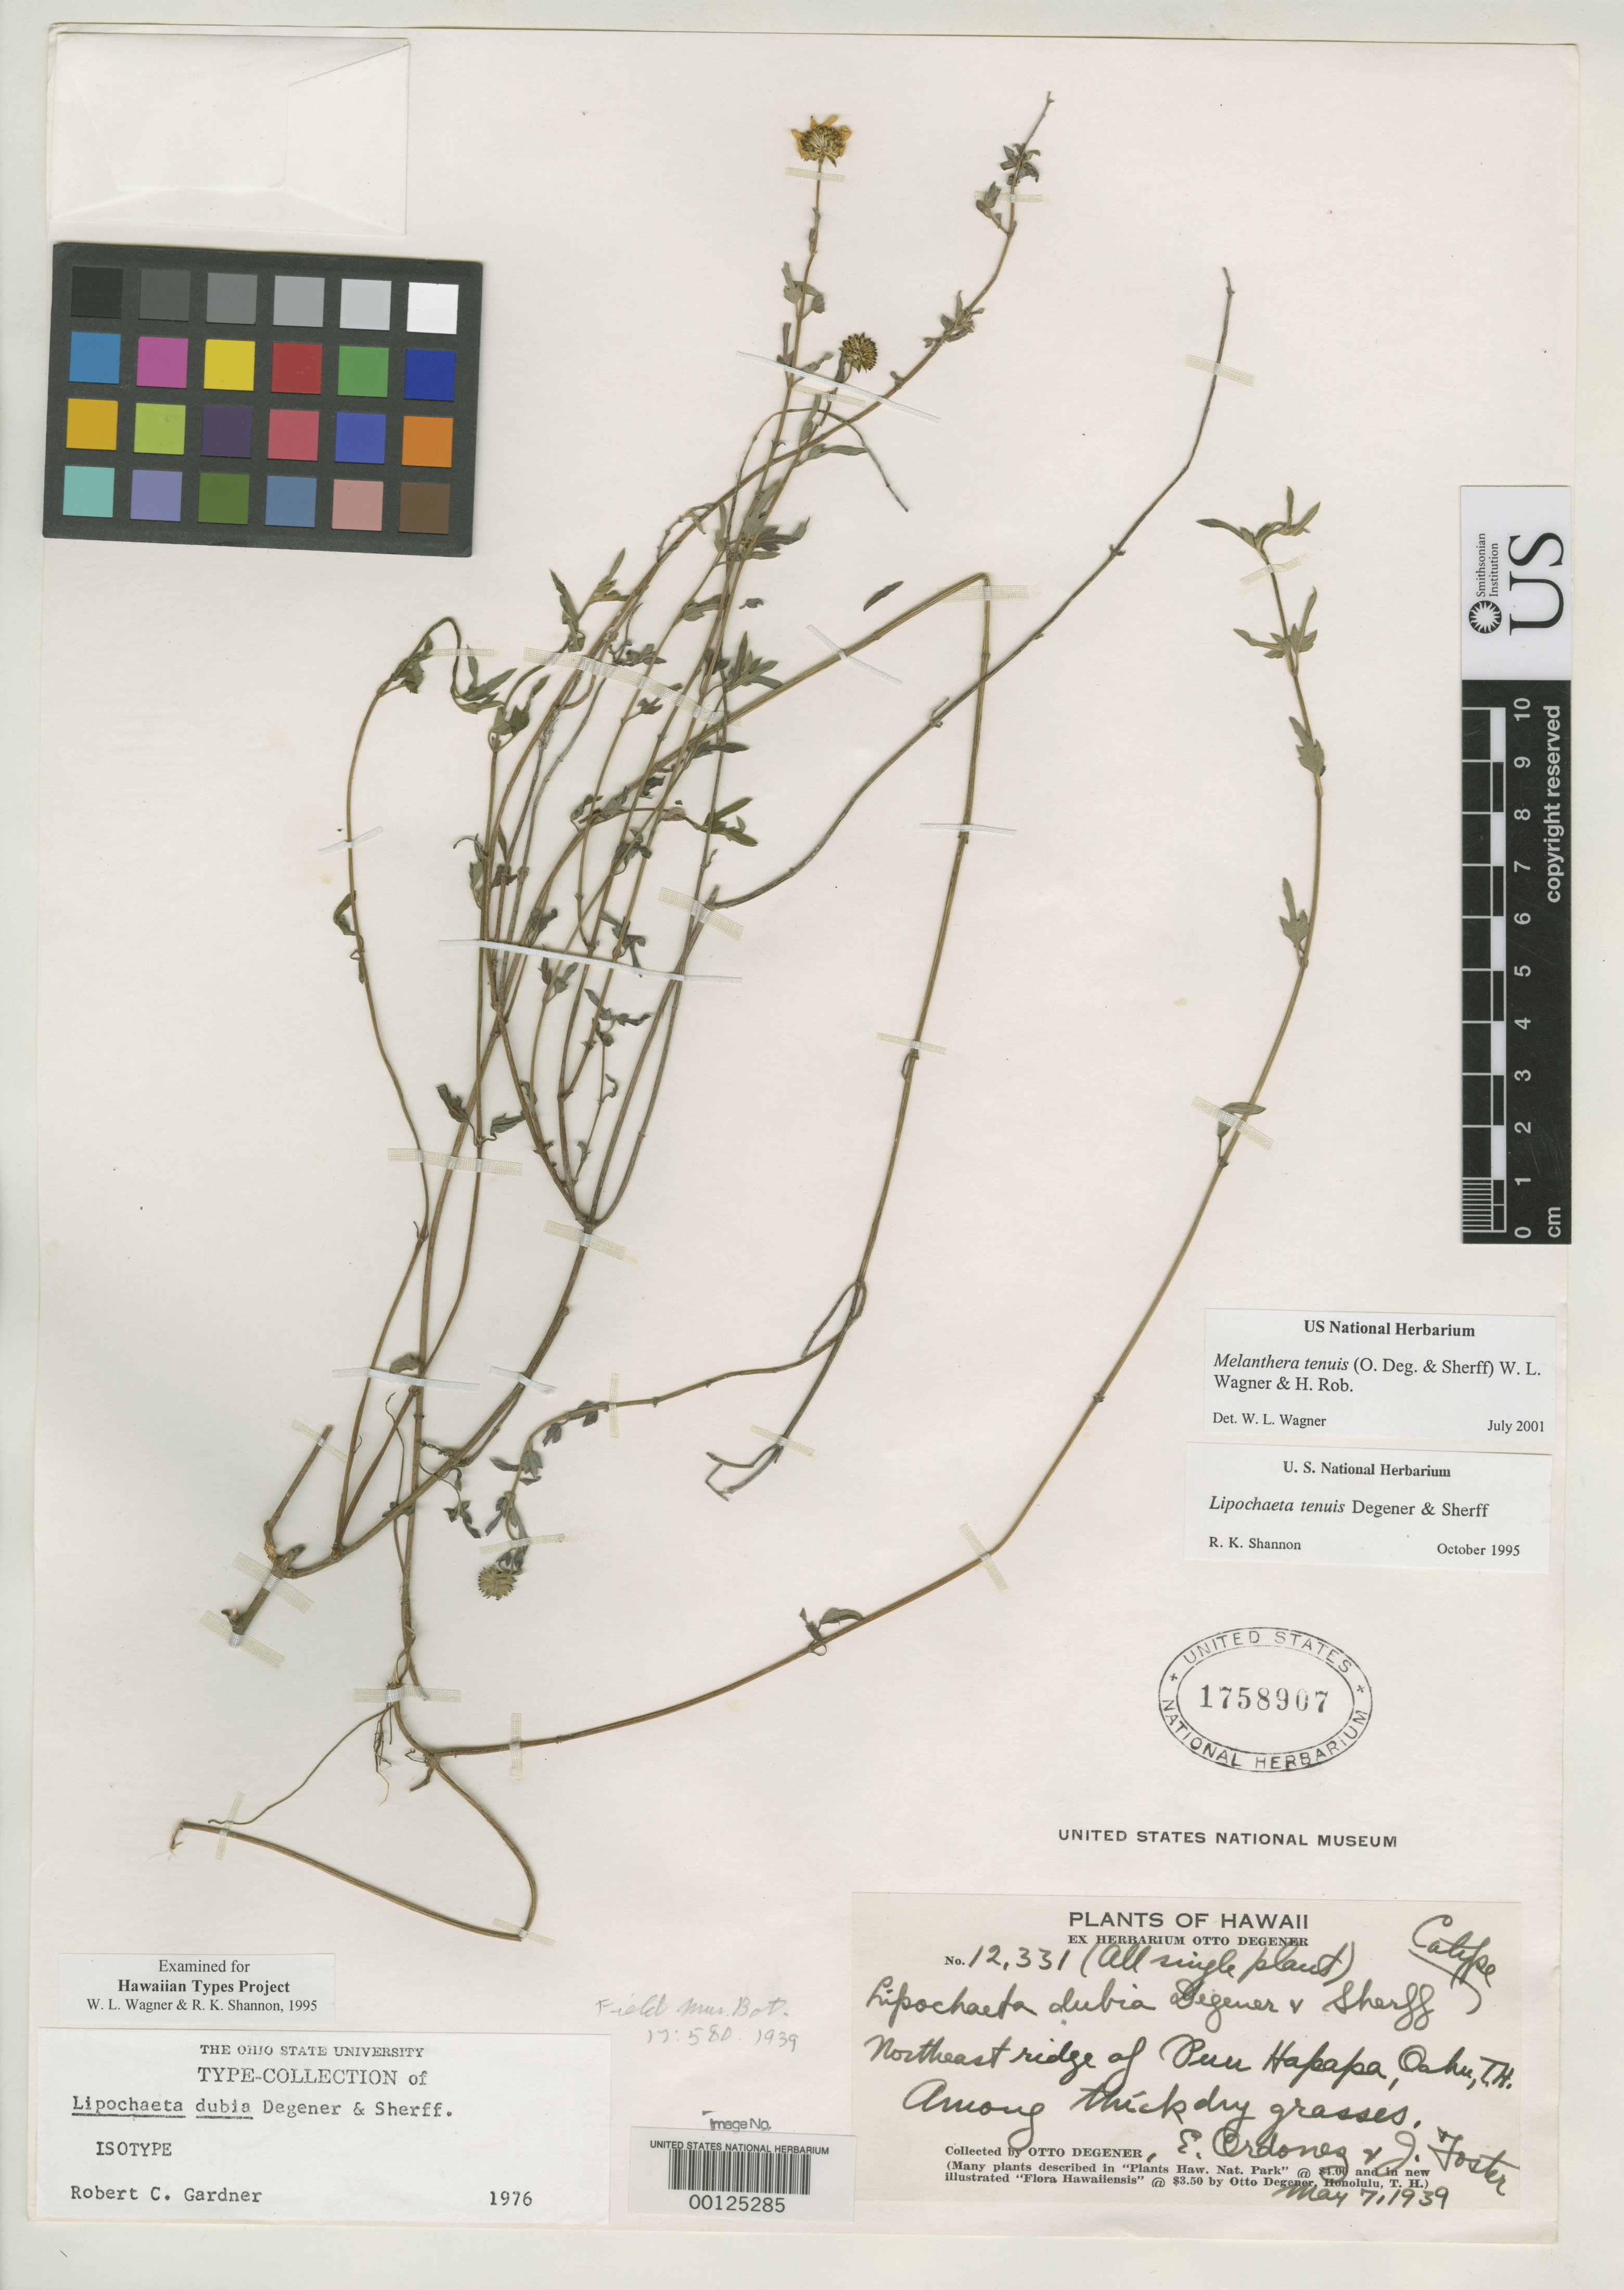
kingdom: Plantae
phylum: Tracheophyta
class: Magnoliopsida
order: Asterales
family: Asteraceae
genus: Lipochaeta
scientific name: Lipochaeta dubia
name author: O. Deg. & Sherff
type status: Isotype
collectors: O. Degener, E. Ordonez & J. Foster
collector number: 12331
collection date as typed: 07 May 1939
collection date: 1939-05-07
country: United States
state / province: Hawaii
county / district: Honolulu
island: Oahu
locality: NE ridge of Puu Hapapa.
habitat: Among thick, dry grasses.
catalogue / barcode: US 1758907